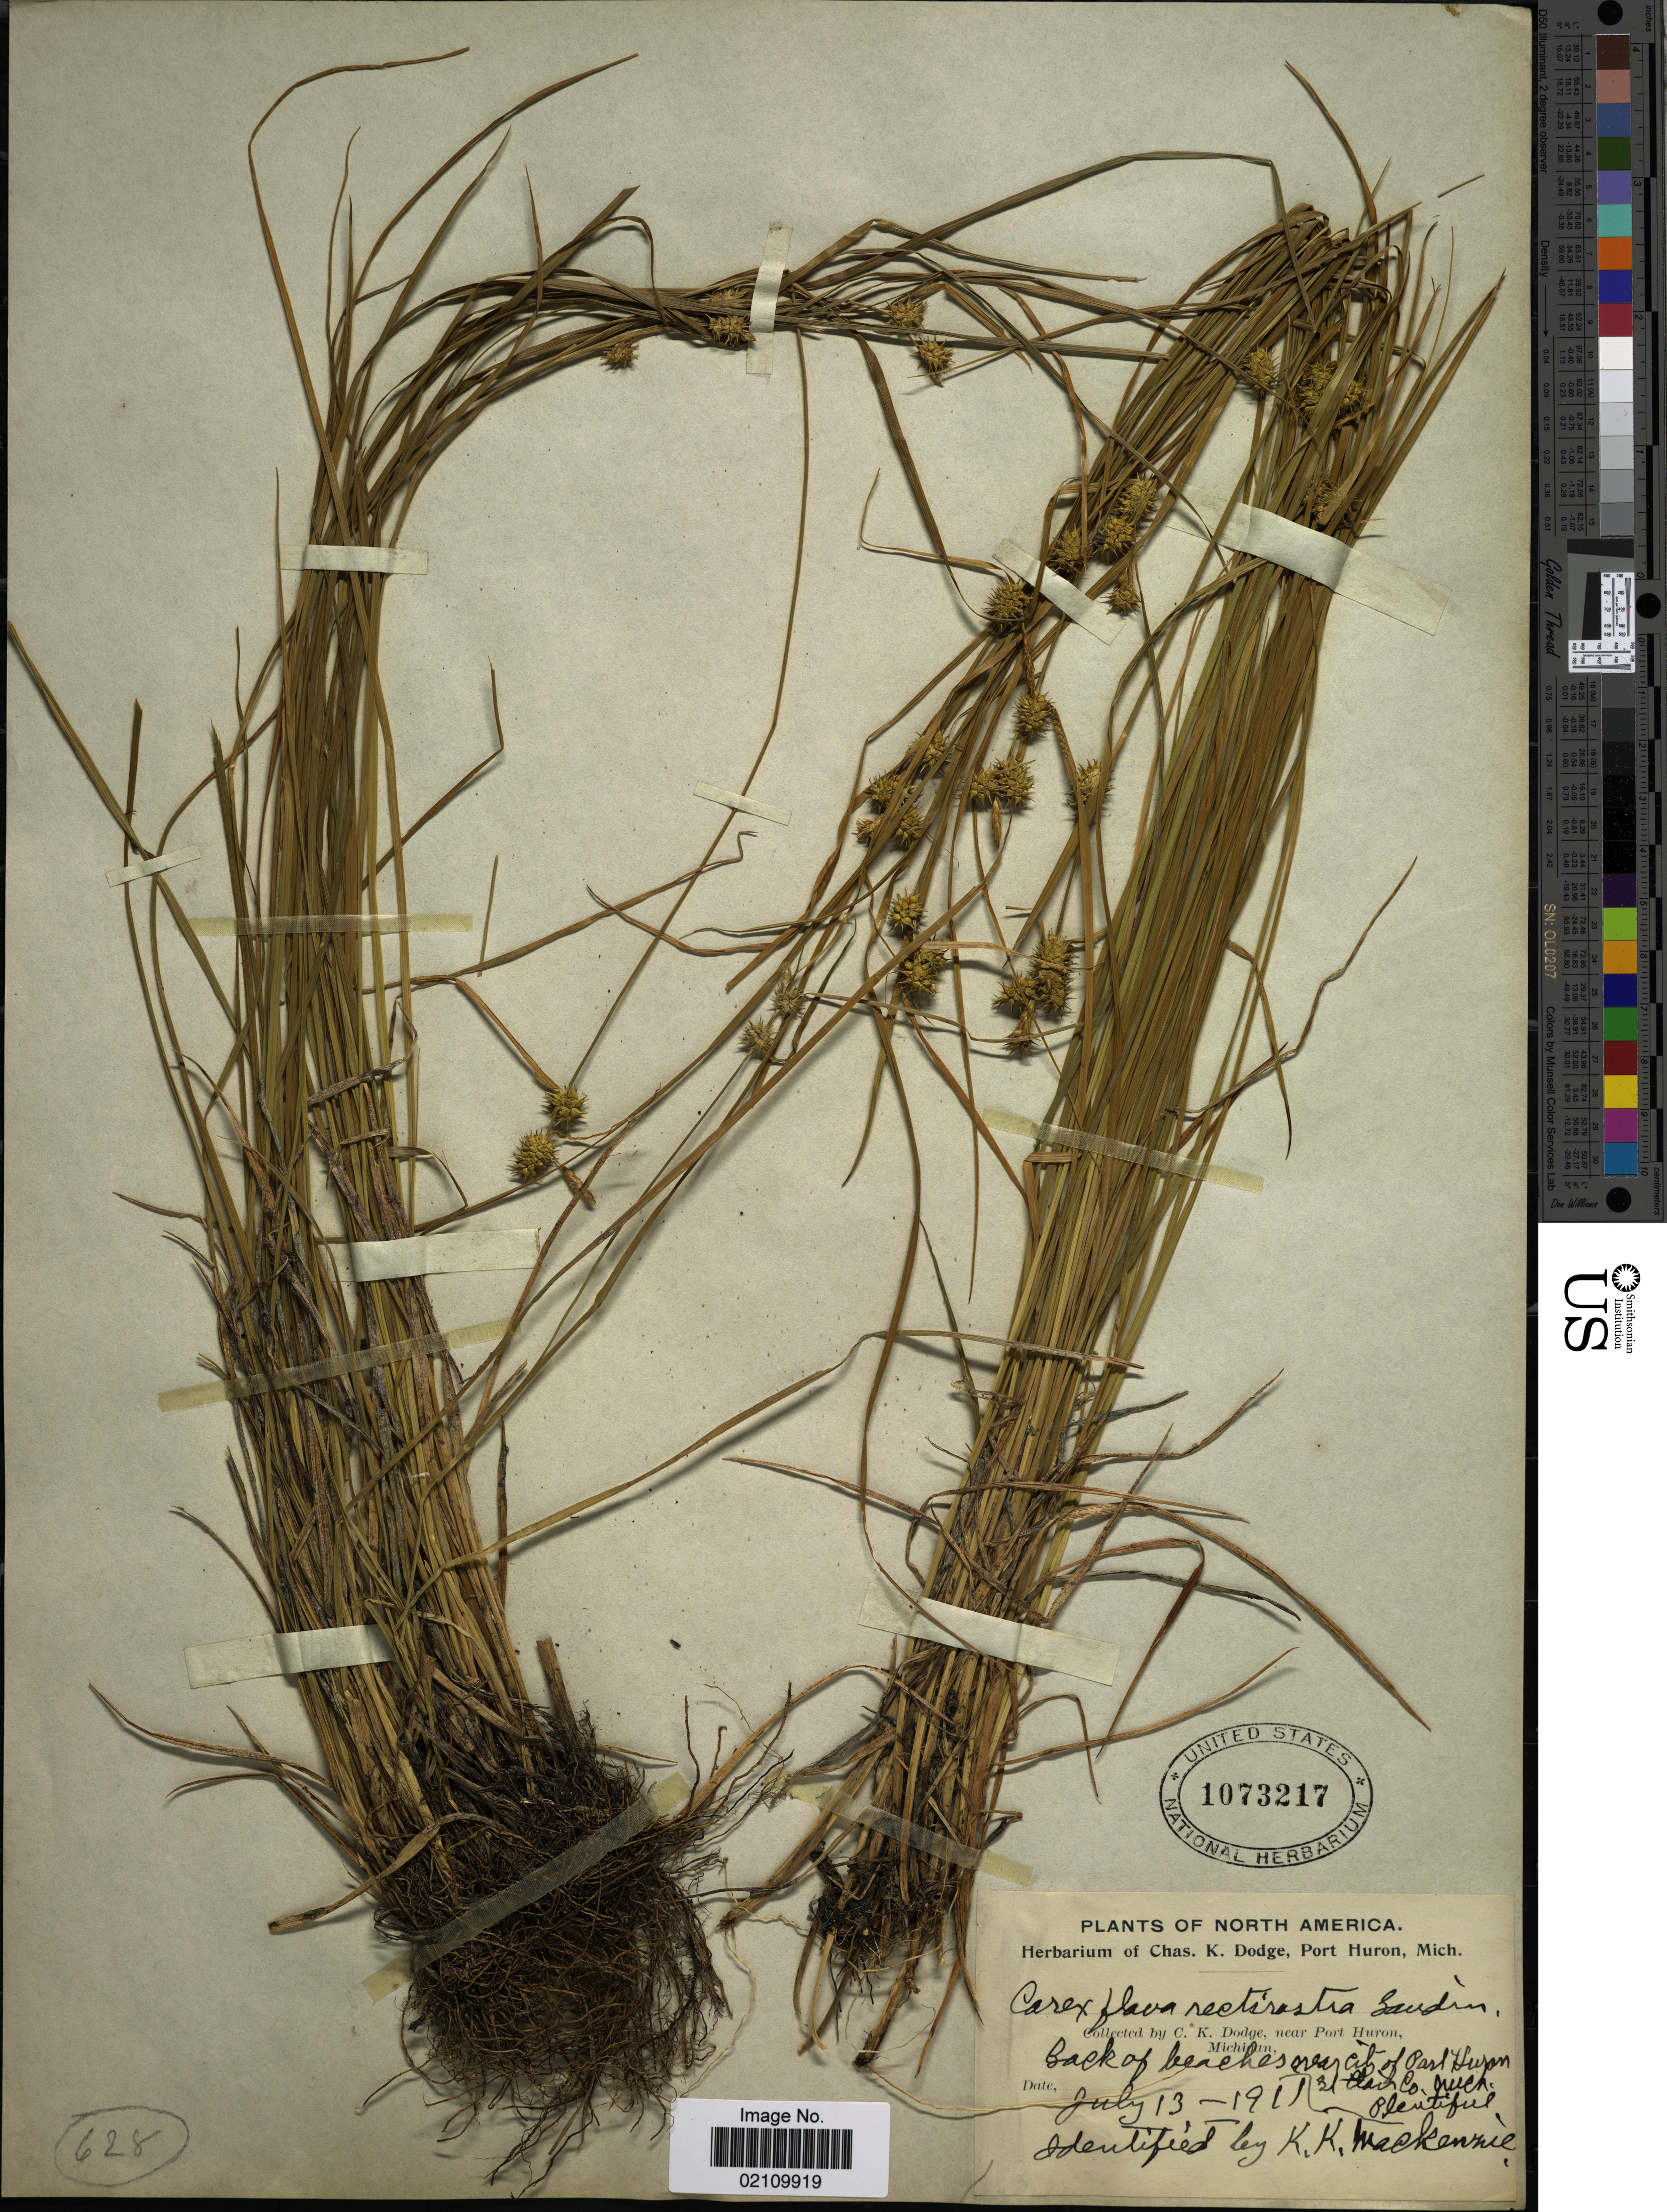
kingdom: Plantae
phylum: Tracheophyta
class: Liliopsida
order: Poales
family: Cyperaceae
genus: Carex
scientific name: Carex flava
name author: L.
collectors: C. K. Dodge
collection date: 1911-07-13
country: United States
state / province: Michigan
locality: Near Port Huron. Back of beaches near City of Port Huron St. Clair Co.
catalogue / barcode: US 1073217